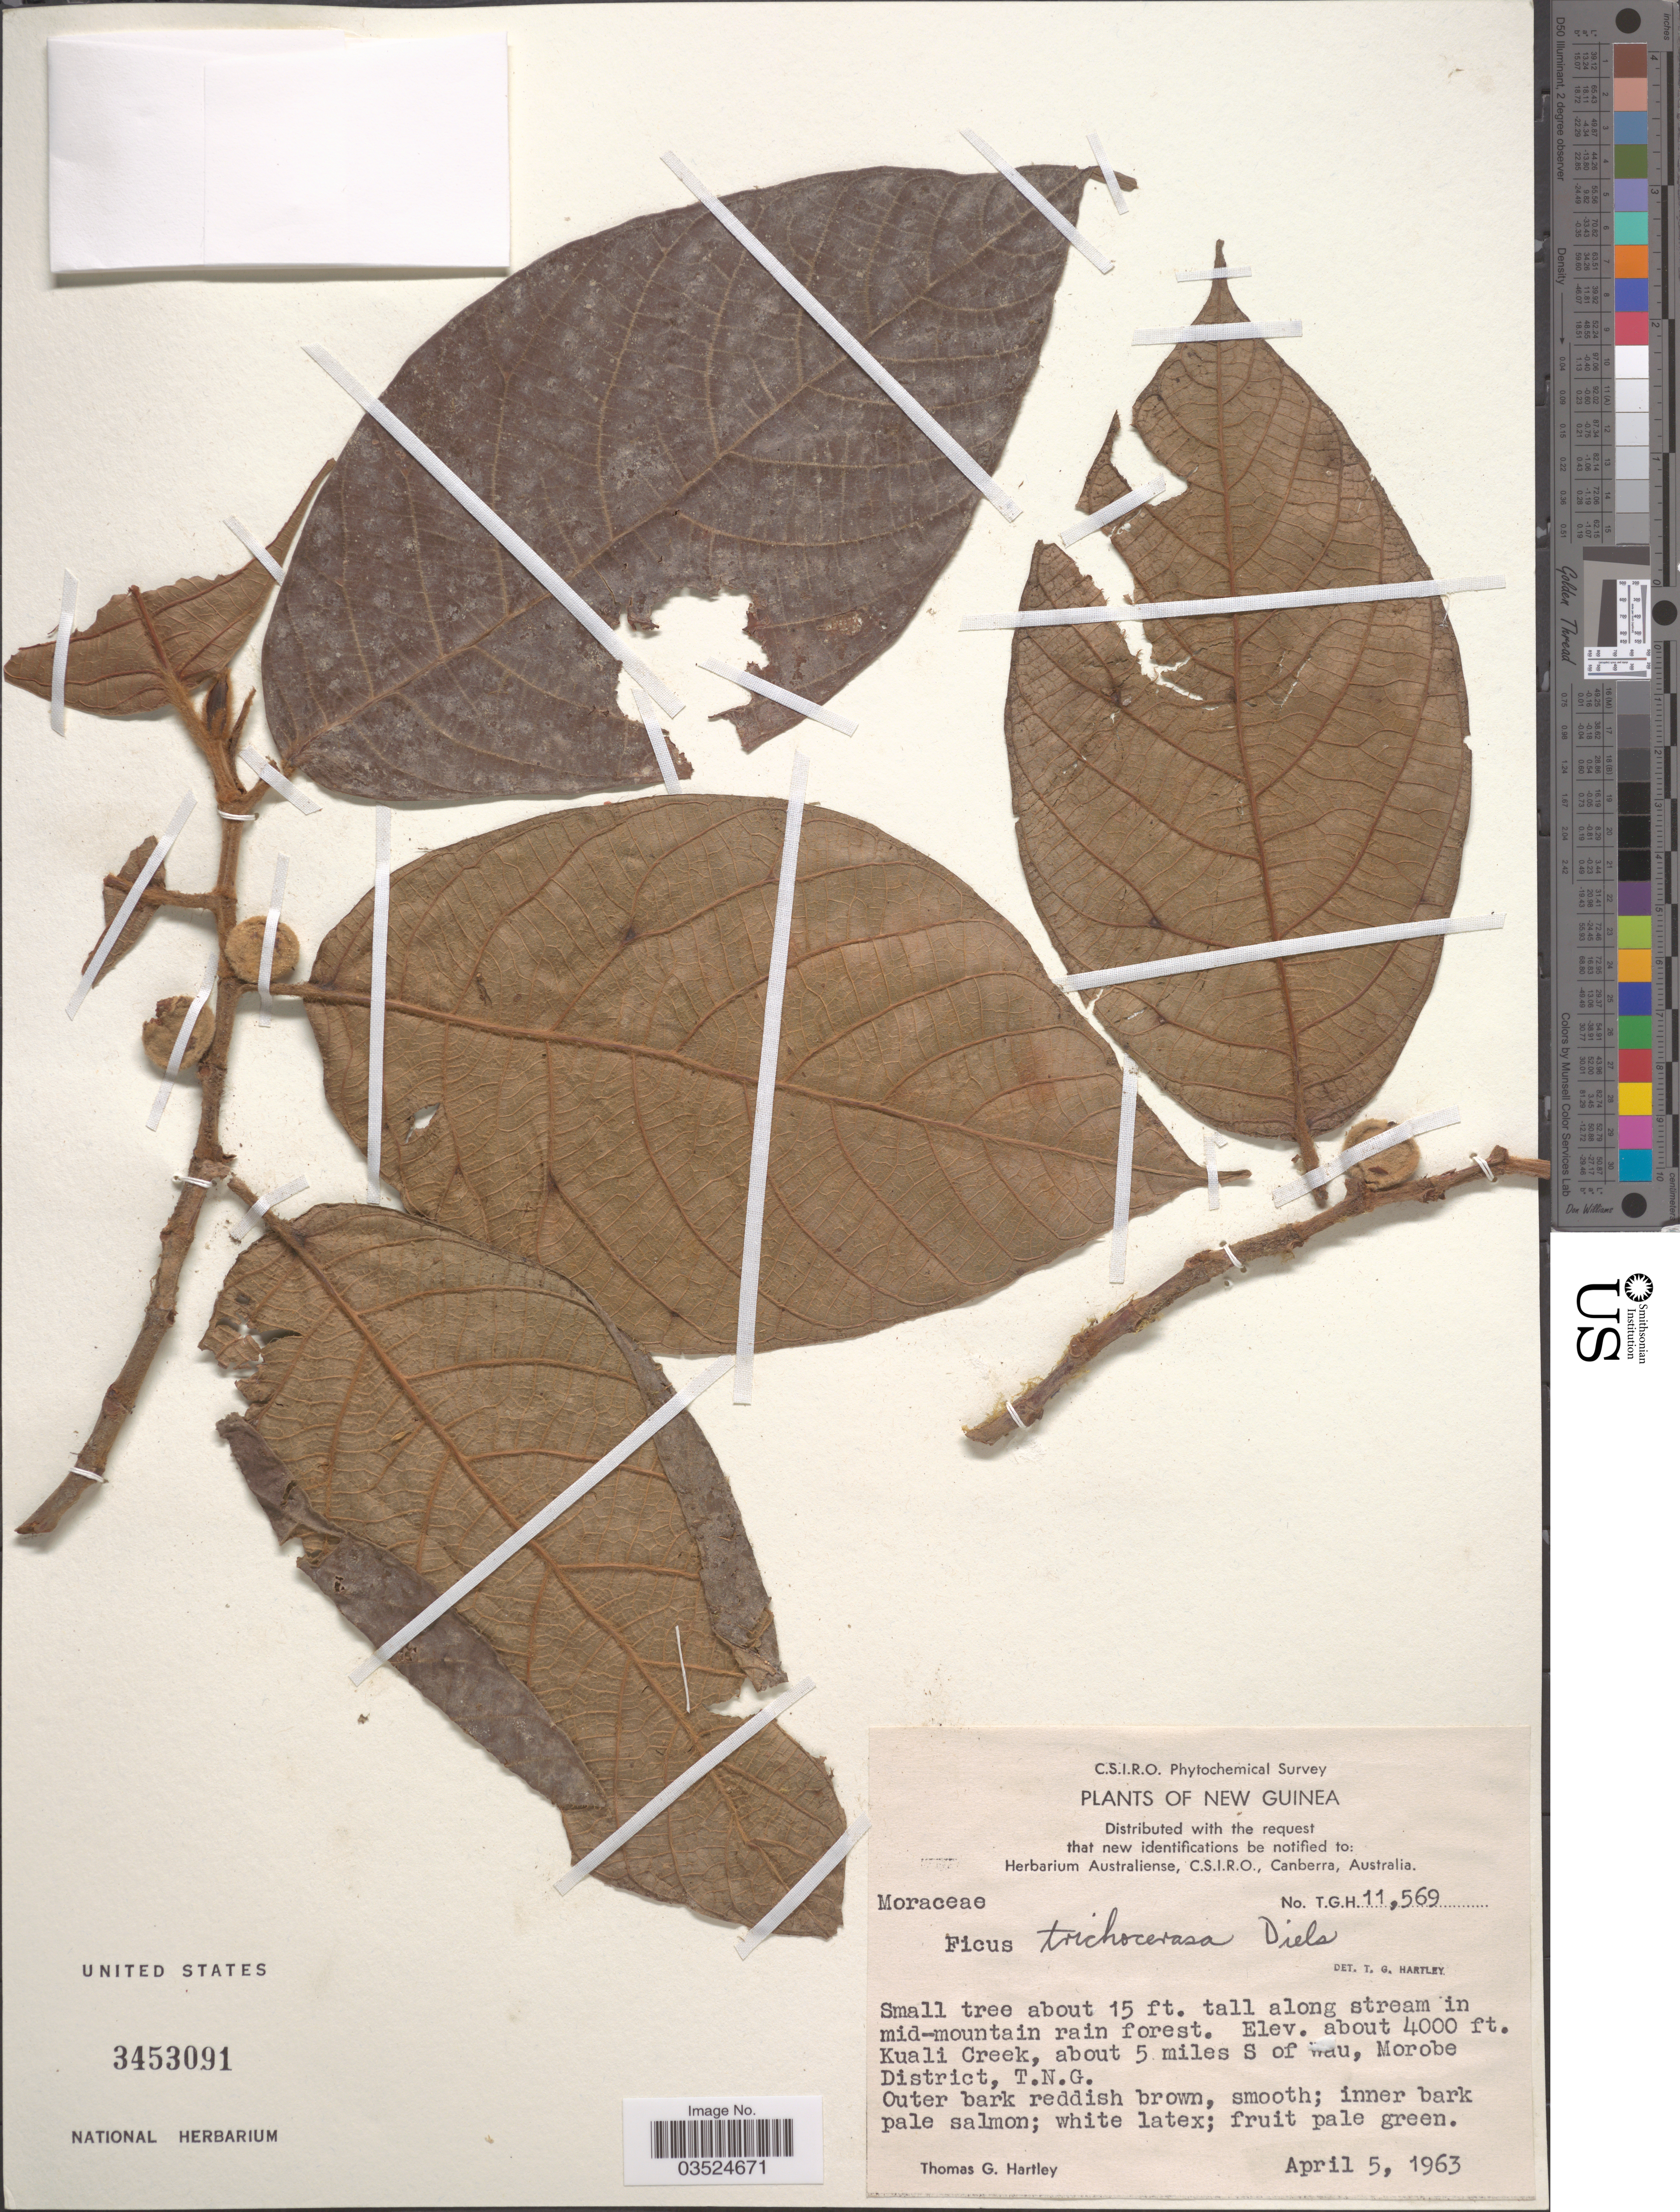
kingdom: Plantae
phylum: Tracheophyta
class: Magnoliopsida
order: Rosales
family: Moraceae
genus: Ficus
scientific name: Ficus trichocerasa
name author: Diels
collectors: T. G. Hartley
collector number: TGH 11569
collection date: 1963-04-05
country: Papua New Guinea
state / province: Morobe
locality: New Guinea. Kuali Creek, about 5 miles S of !u, Morobe District, T. N. G.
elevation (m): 1219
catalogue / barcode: US 3453091